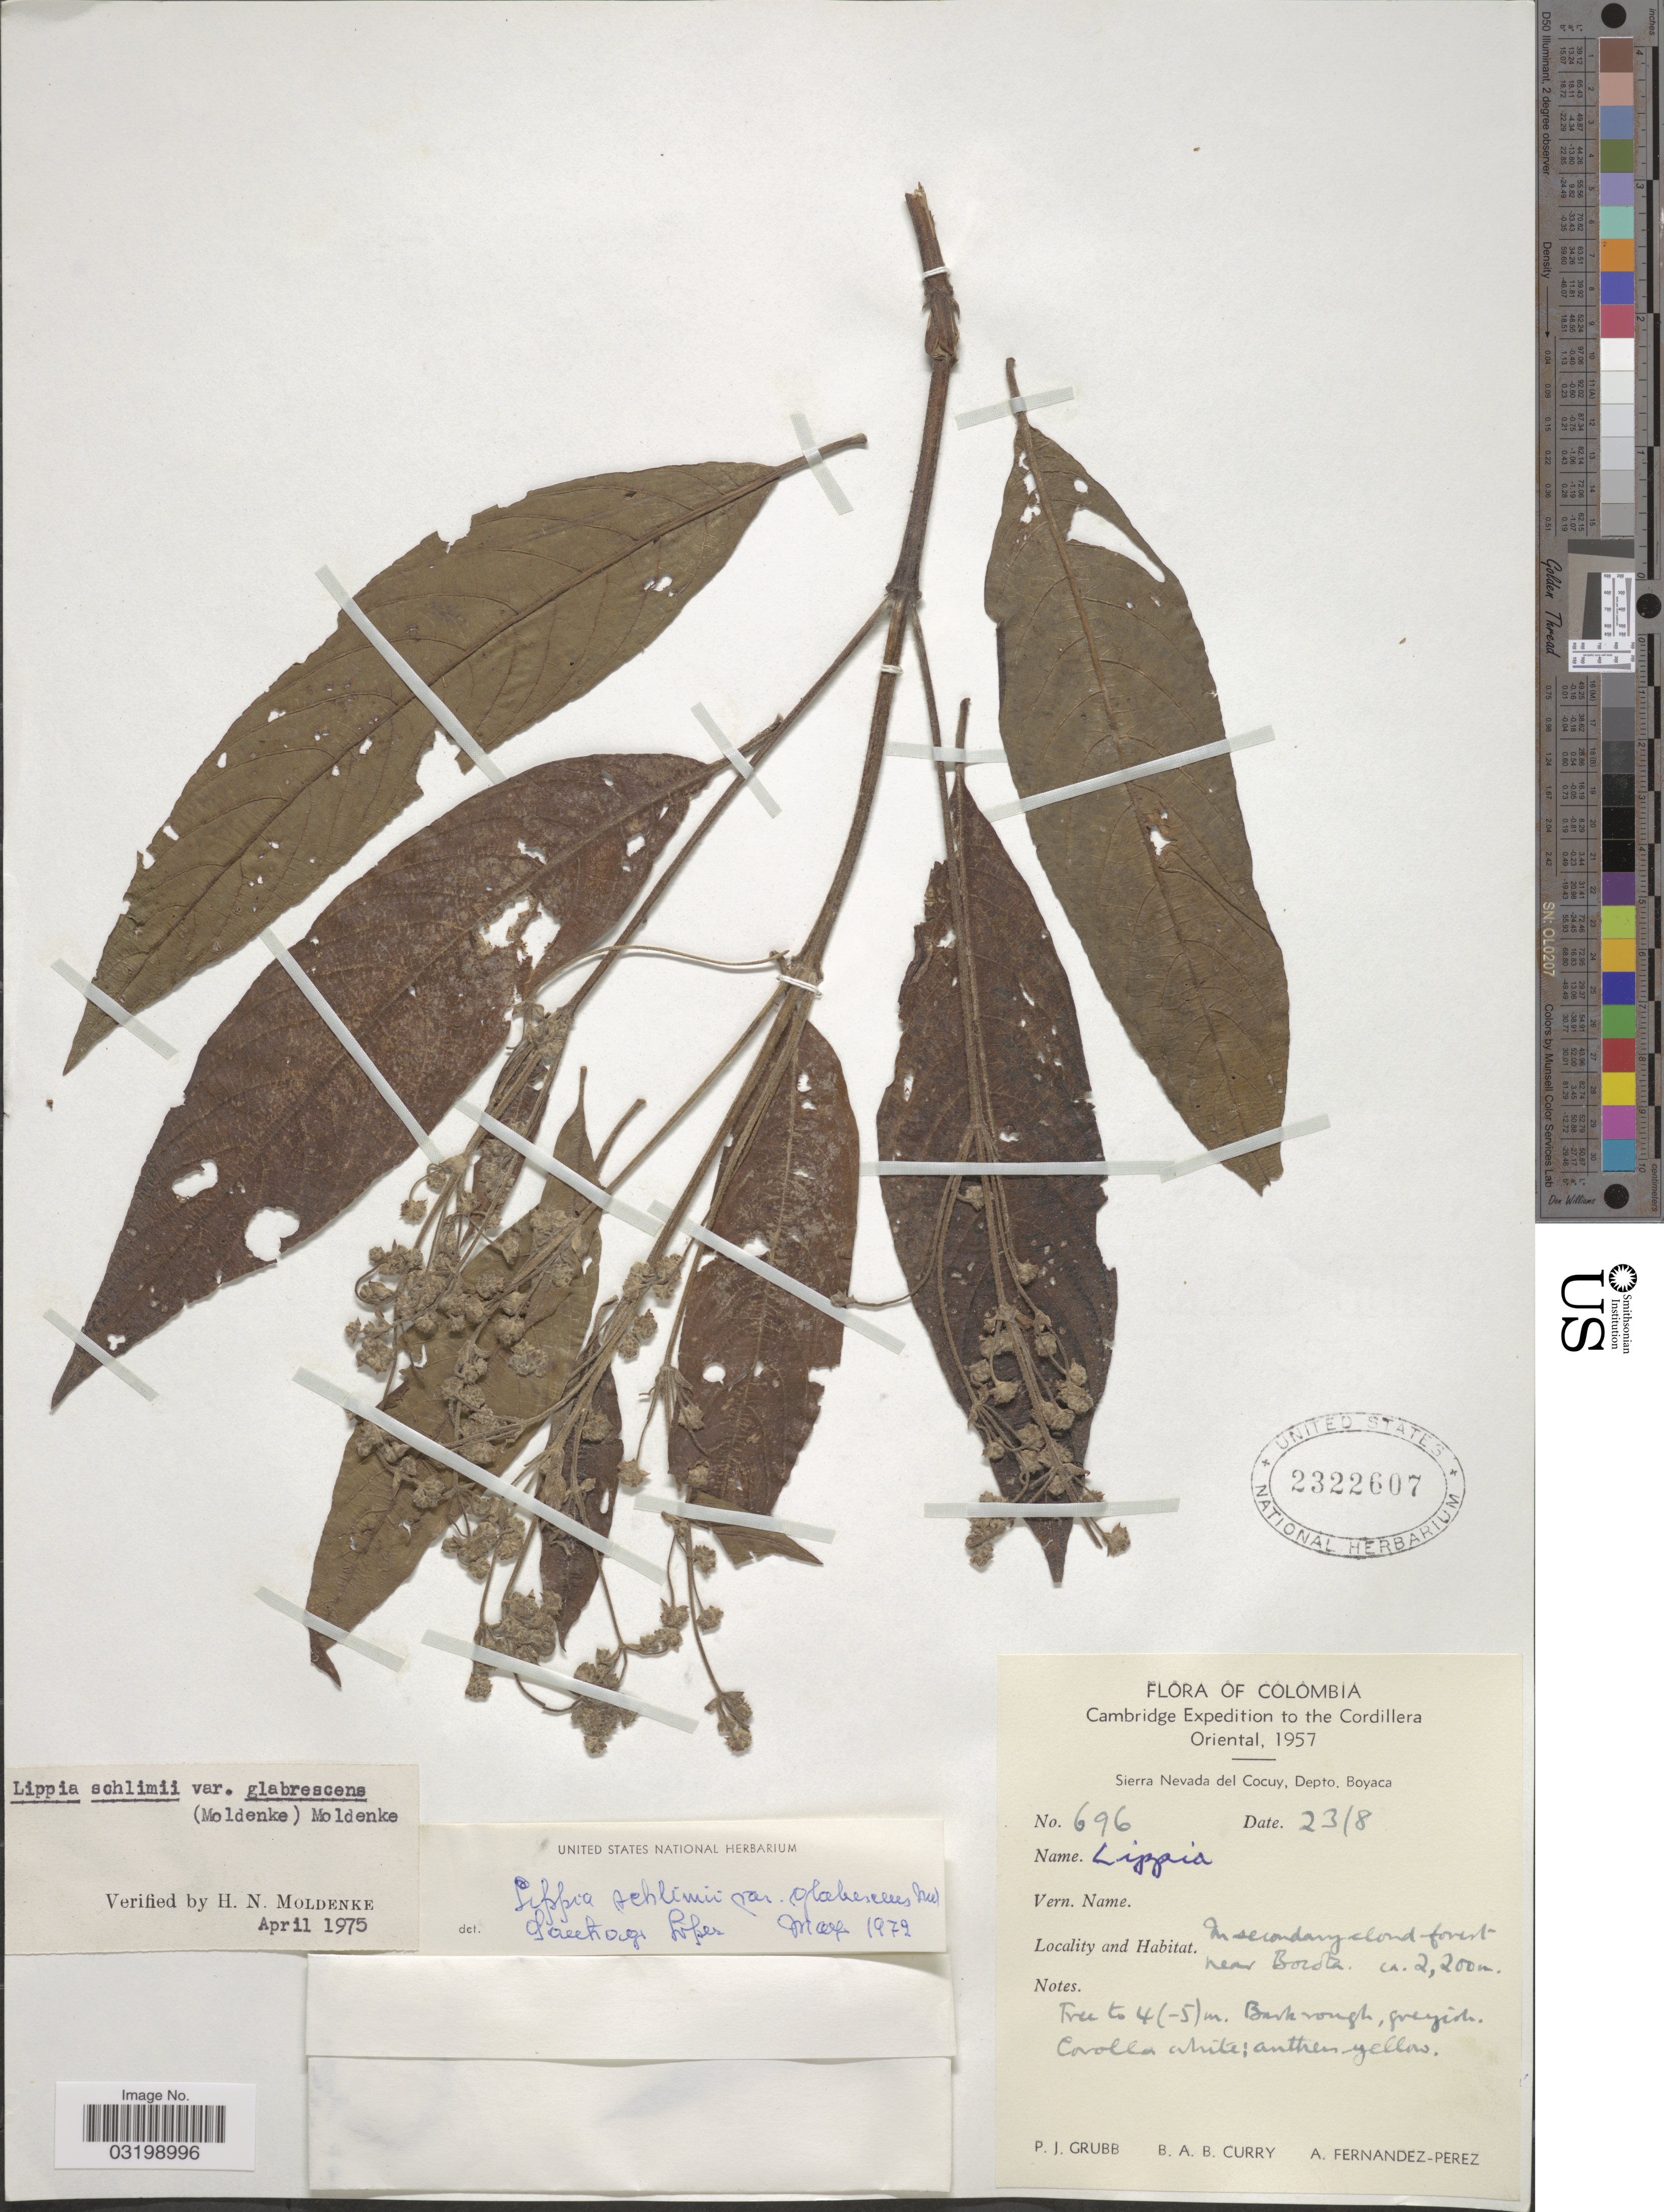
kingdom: Plantae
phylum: Tracheophyta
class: Magnoliopsida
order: Lamiales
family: Verbenaceae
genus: Lippia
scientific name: Lippia hirsuta var. glabrescens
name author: Moldenke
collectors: P. J. Grubb, B. A. B. Curry & A. Fernández-Pérez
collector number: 696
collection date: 1957-08-23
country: Colombia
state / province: Boyacá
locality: Cordillera Oriental. Sierra Nevada del Cocuy, Depto. Boyaca. Near Bocota.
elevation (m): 2200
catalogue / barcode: US 2322607